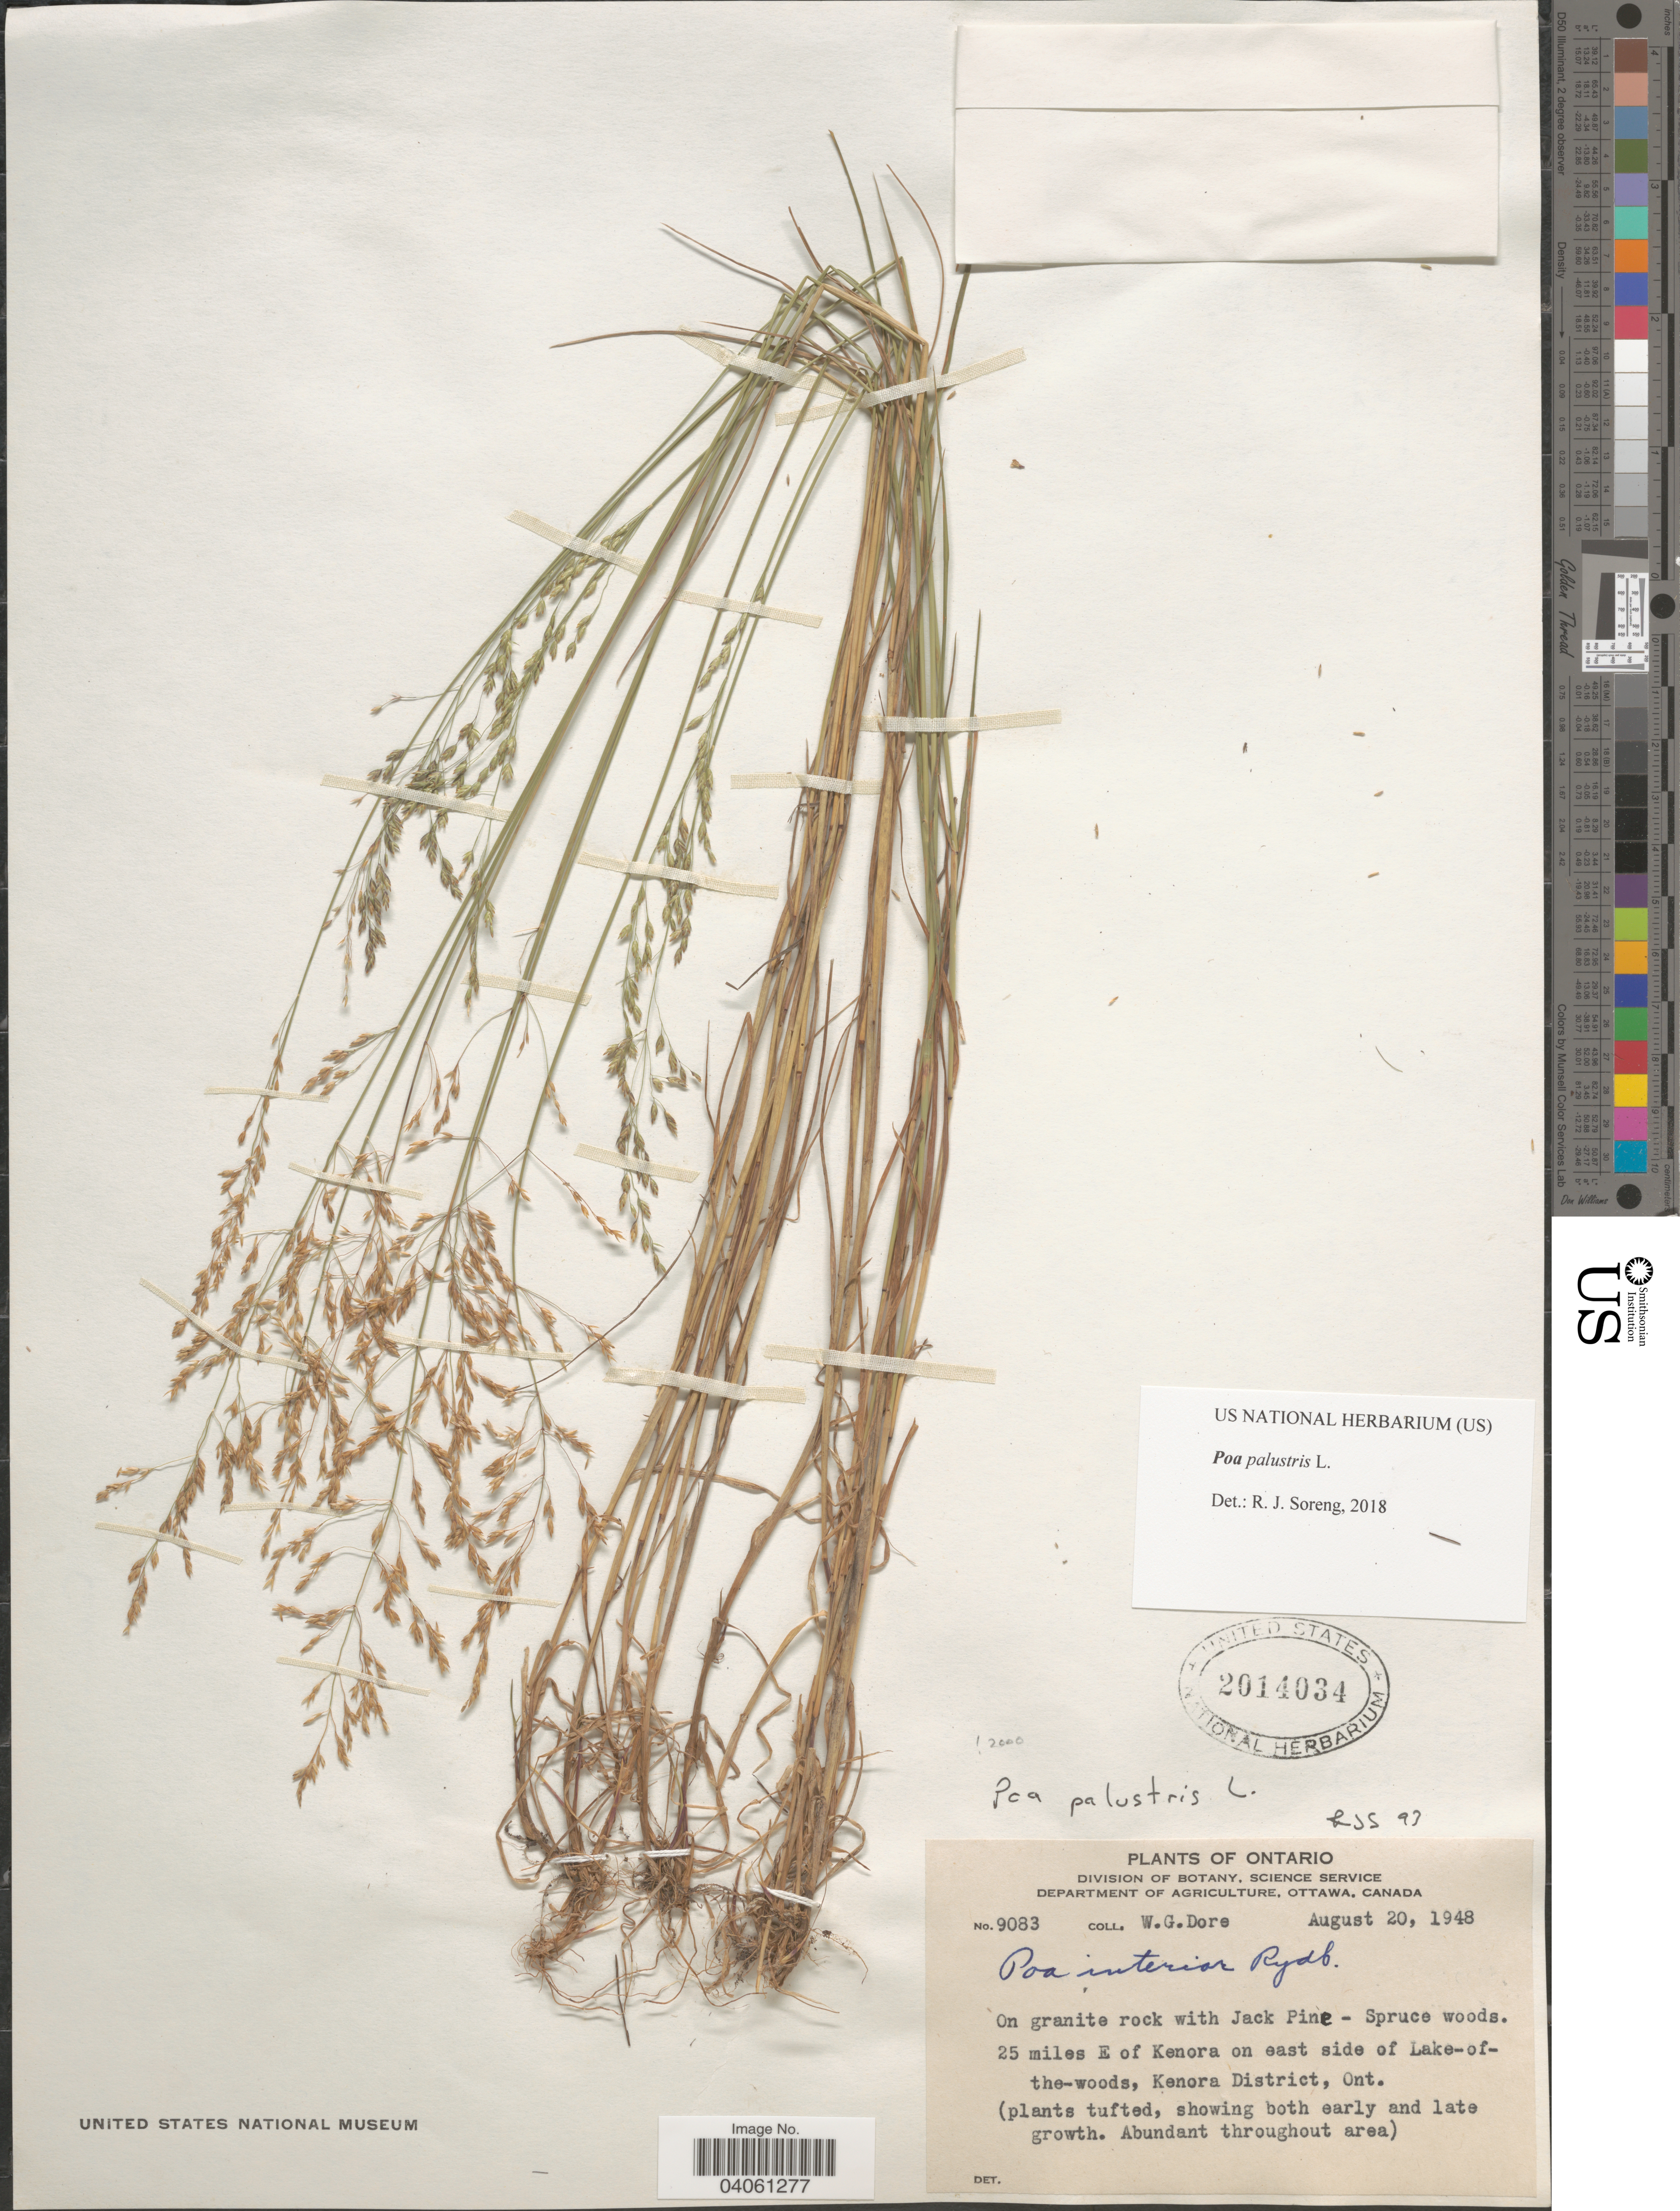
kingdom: Plantae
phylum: Tracheophyta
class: Liliopsida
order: Poales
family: Poaceae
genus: Poa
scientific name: Poa palustris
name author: L.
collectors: W. Dore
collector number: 9083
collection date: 1948-08-20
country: Canada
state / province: Ontario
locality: On granite rock with Jack Pine - Spruce woods. 25 miles E of Kenora on east side of Lake-of-the-woods, Kenora District.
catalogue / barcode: US 2014034